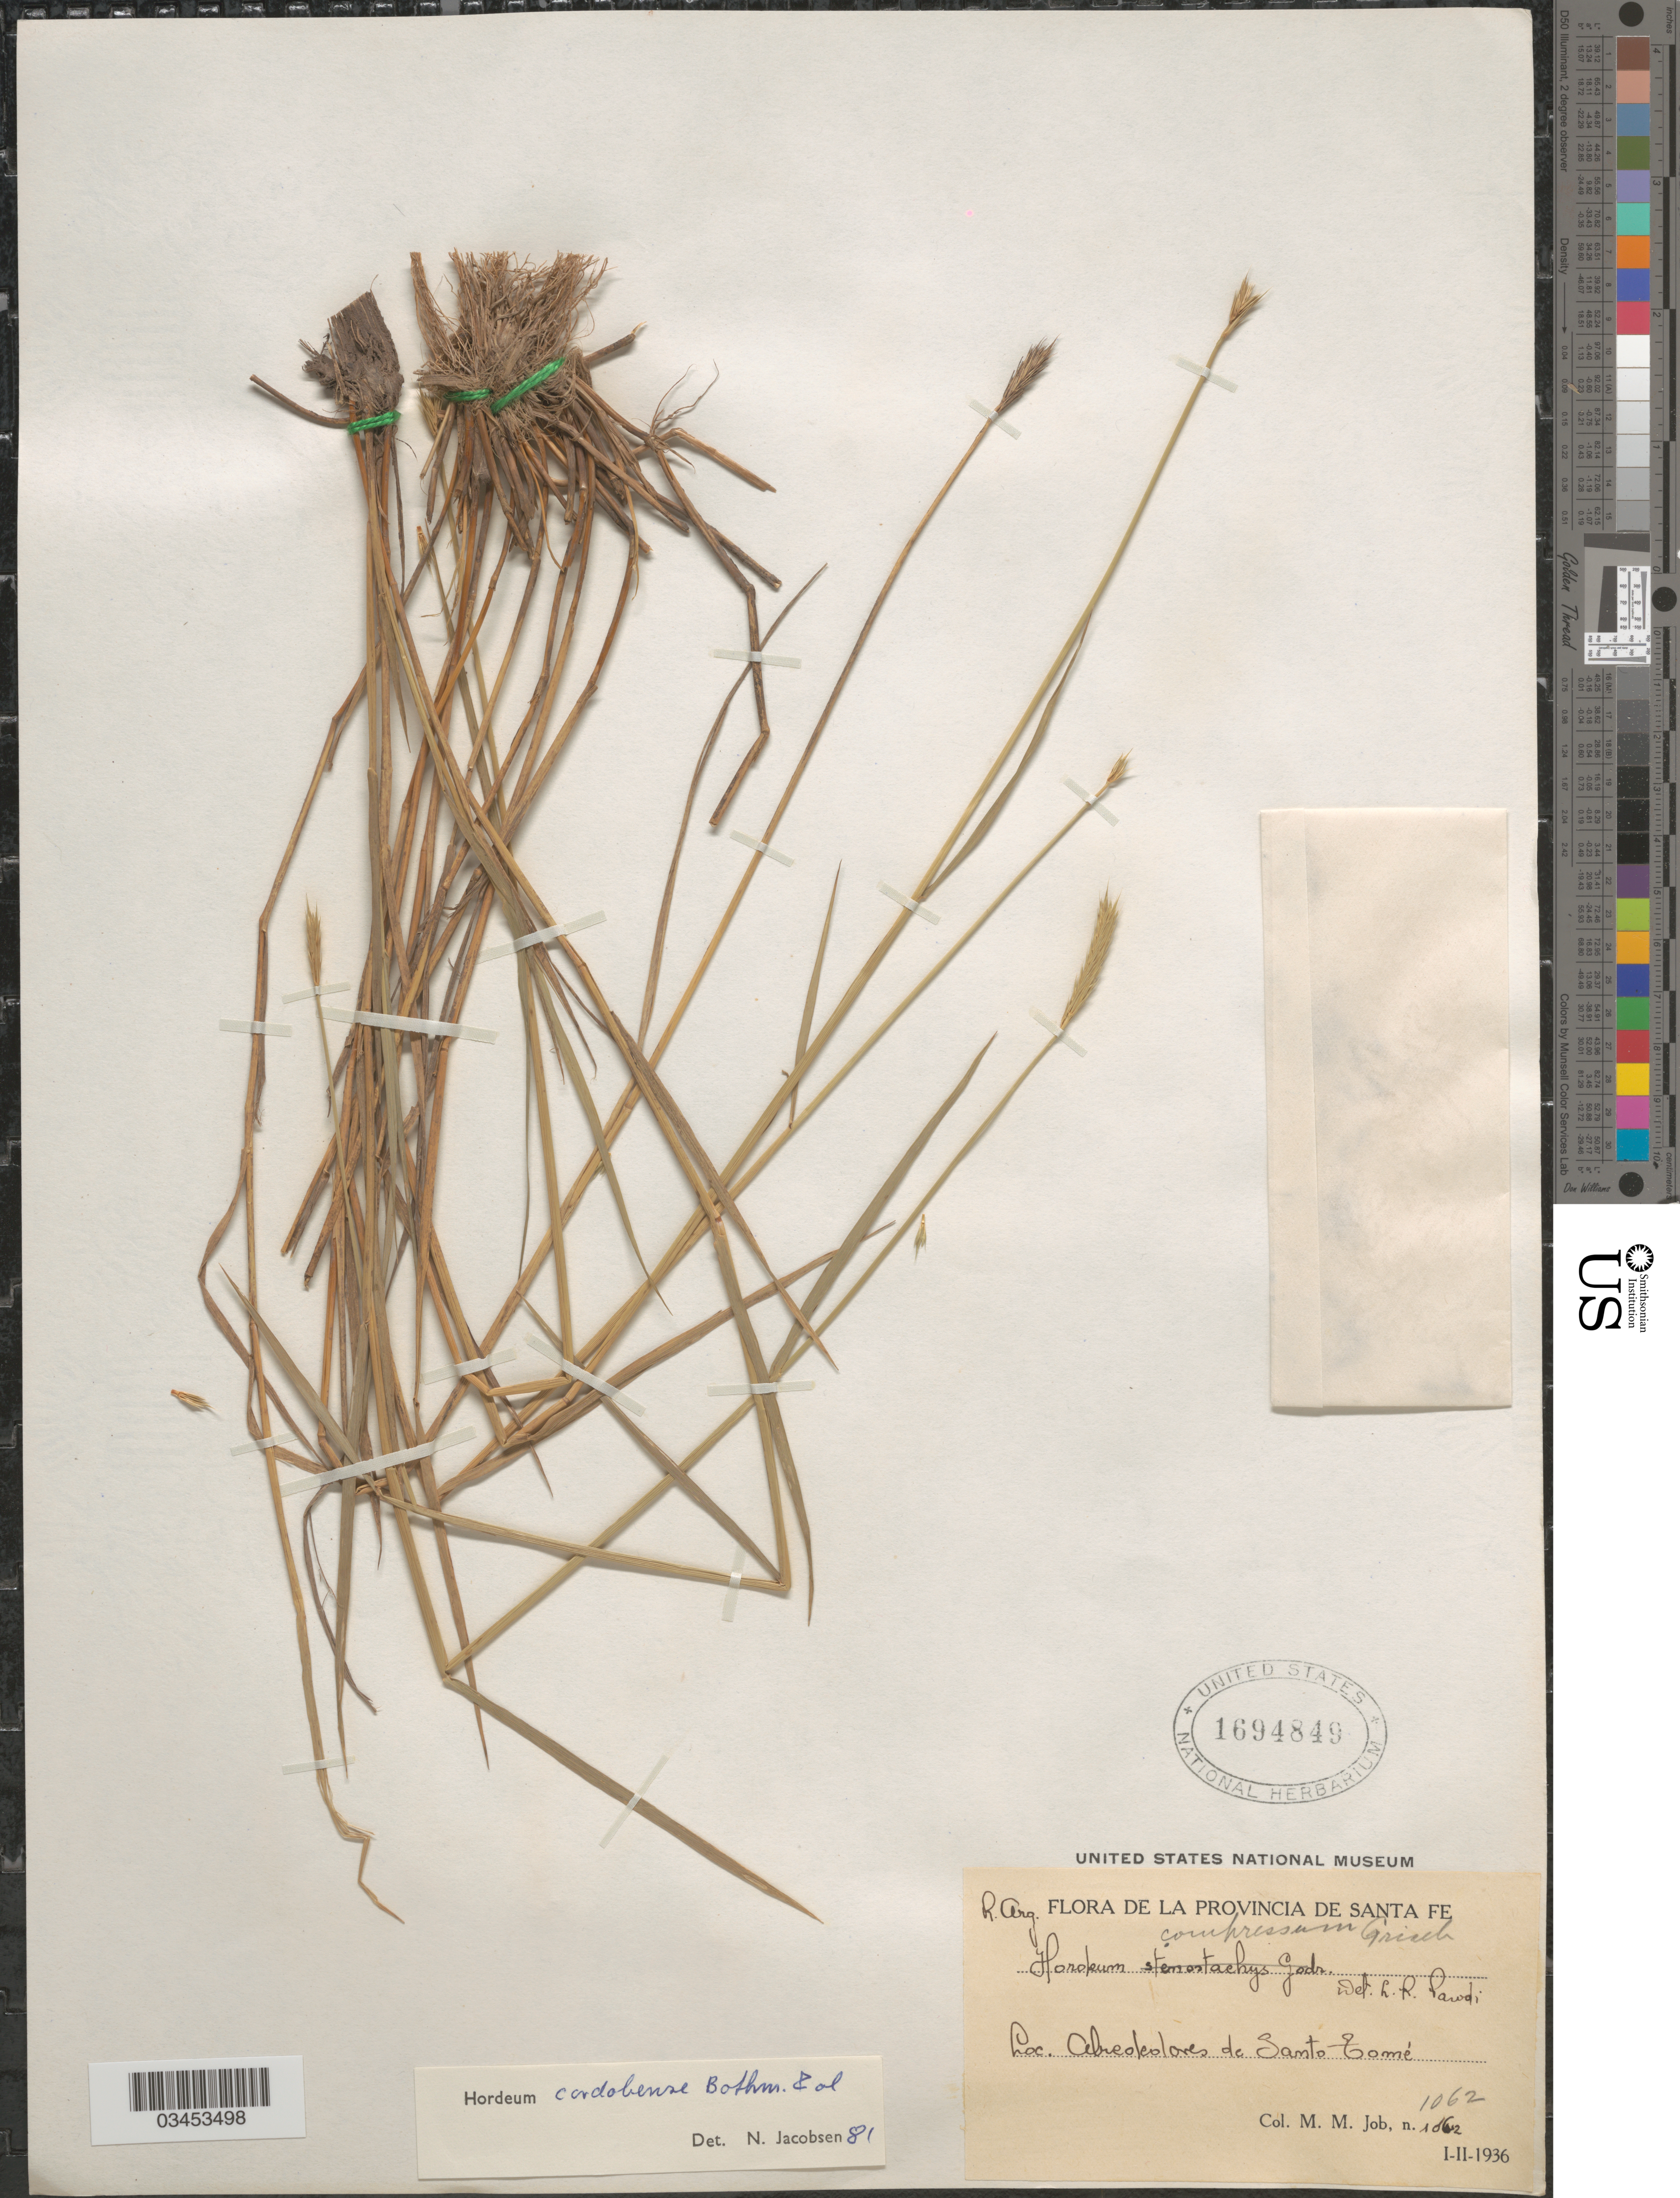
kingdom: Plantae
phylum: Tracheophyta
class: Liliopsida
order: Poales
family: Poaceae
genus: Hordeum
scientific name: Hordeum cordobense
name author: Bothmer et al.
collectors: M. Job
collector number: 1062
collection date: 1936-01/1936-02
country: Argentina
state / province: Santa Fe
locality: La Provincia de Santa Fe. Alrededores de Santo Comé.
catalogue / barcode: US 1694849